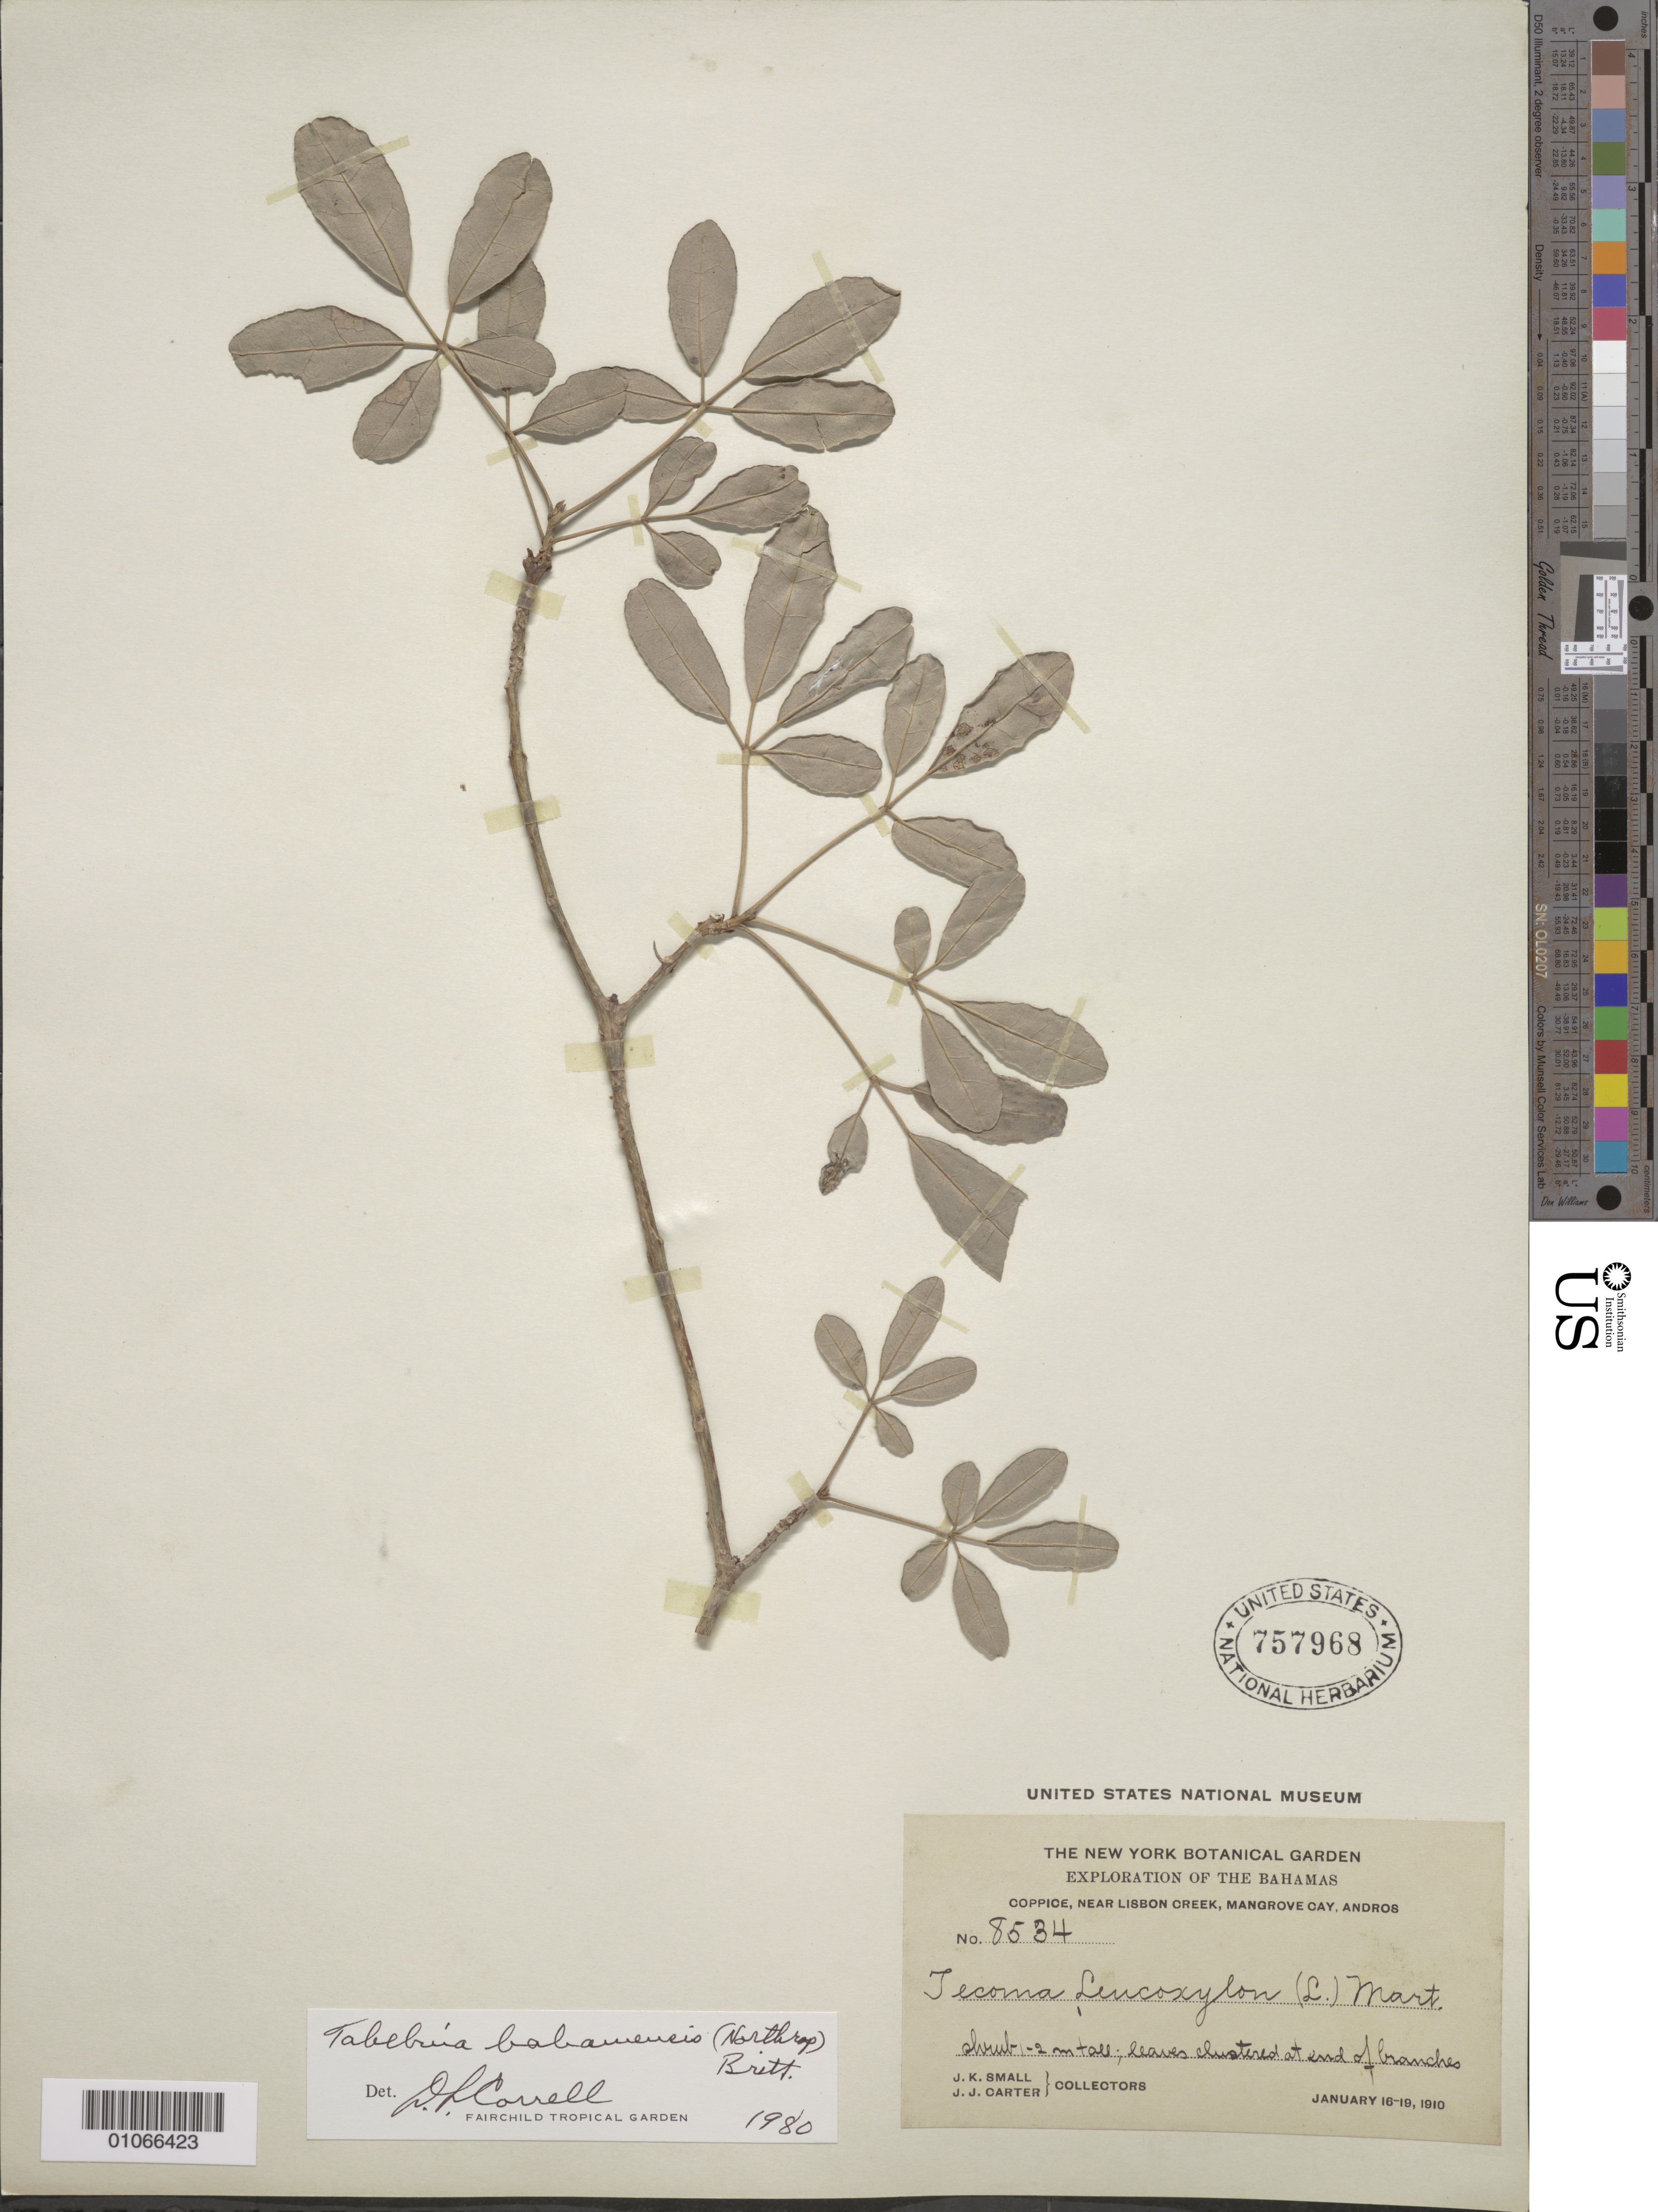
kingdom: Plantae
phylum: Tracheophyta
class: Magnoliopsida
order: Lamiales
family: Bignoniaceae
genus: Tabebuia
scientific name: Tabebuia bahamensis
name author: (Northr.) Britton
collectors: J. K. Small & J. J. Carter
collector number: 8534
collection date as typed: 16 Jan 1910 to 19 Jan 1910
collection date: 1910-01-16/1910-01-19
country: Bahamas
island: Andros I.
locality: Coppice, near Lisbon Creek, Mangrove Cay.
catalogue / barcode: US 757968